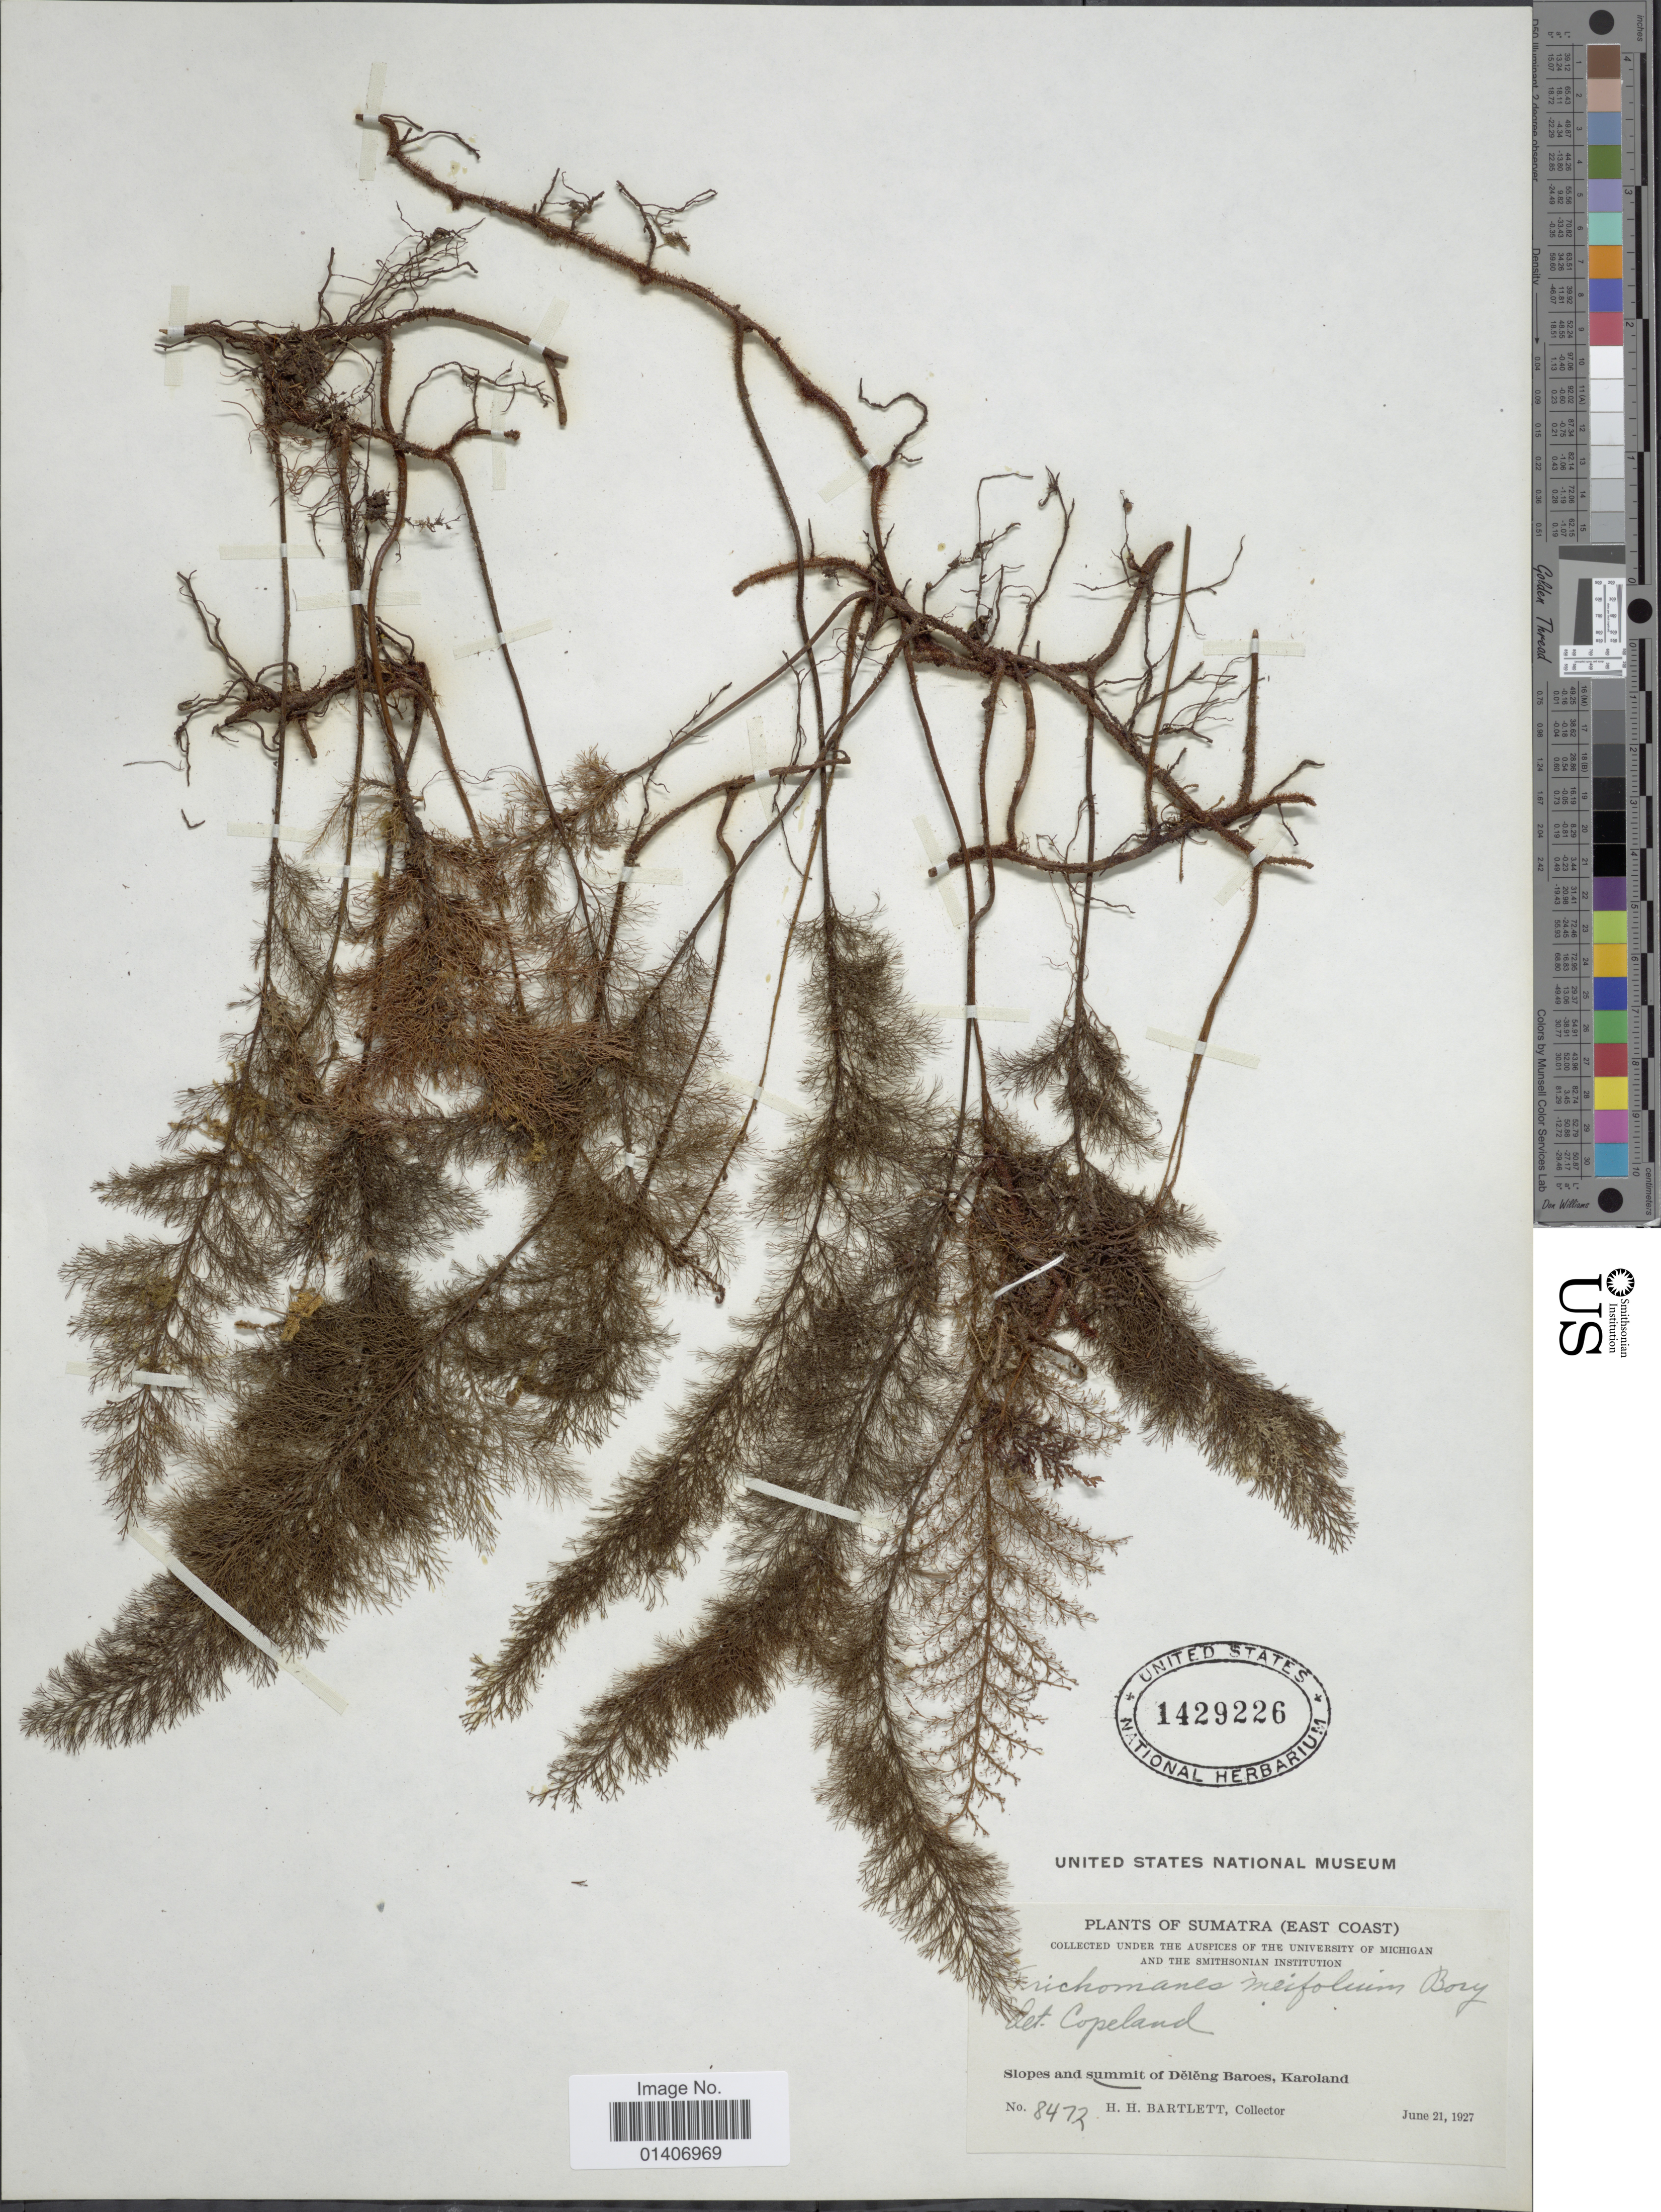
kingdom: Plantae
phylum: Tracheophyta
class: Polypodiopsida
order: Hymenophyllales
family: Hymenophyllaceae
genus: Abrodictyum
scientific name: Abrodictyum meifolium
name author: (Bory) Ebihara & K. Iwats.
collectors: H. H. Bartlett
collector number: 8472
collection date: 1927-06-21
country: Indonesia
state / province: Sumatra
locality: Sumatra(East Coast), Slopes and summit of Deleng Baroes, Karoland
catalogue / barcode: US 1429226